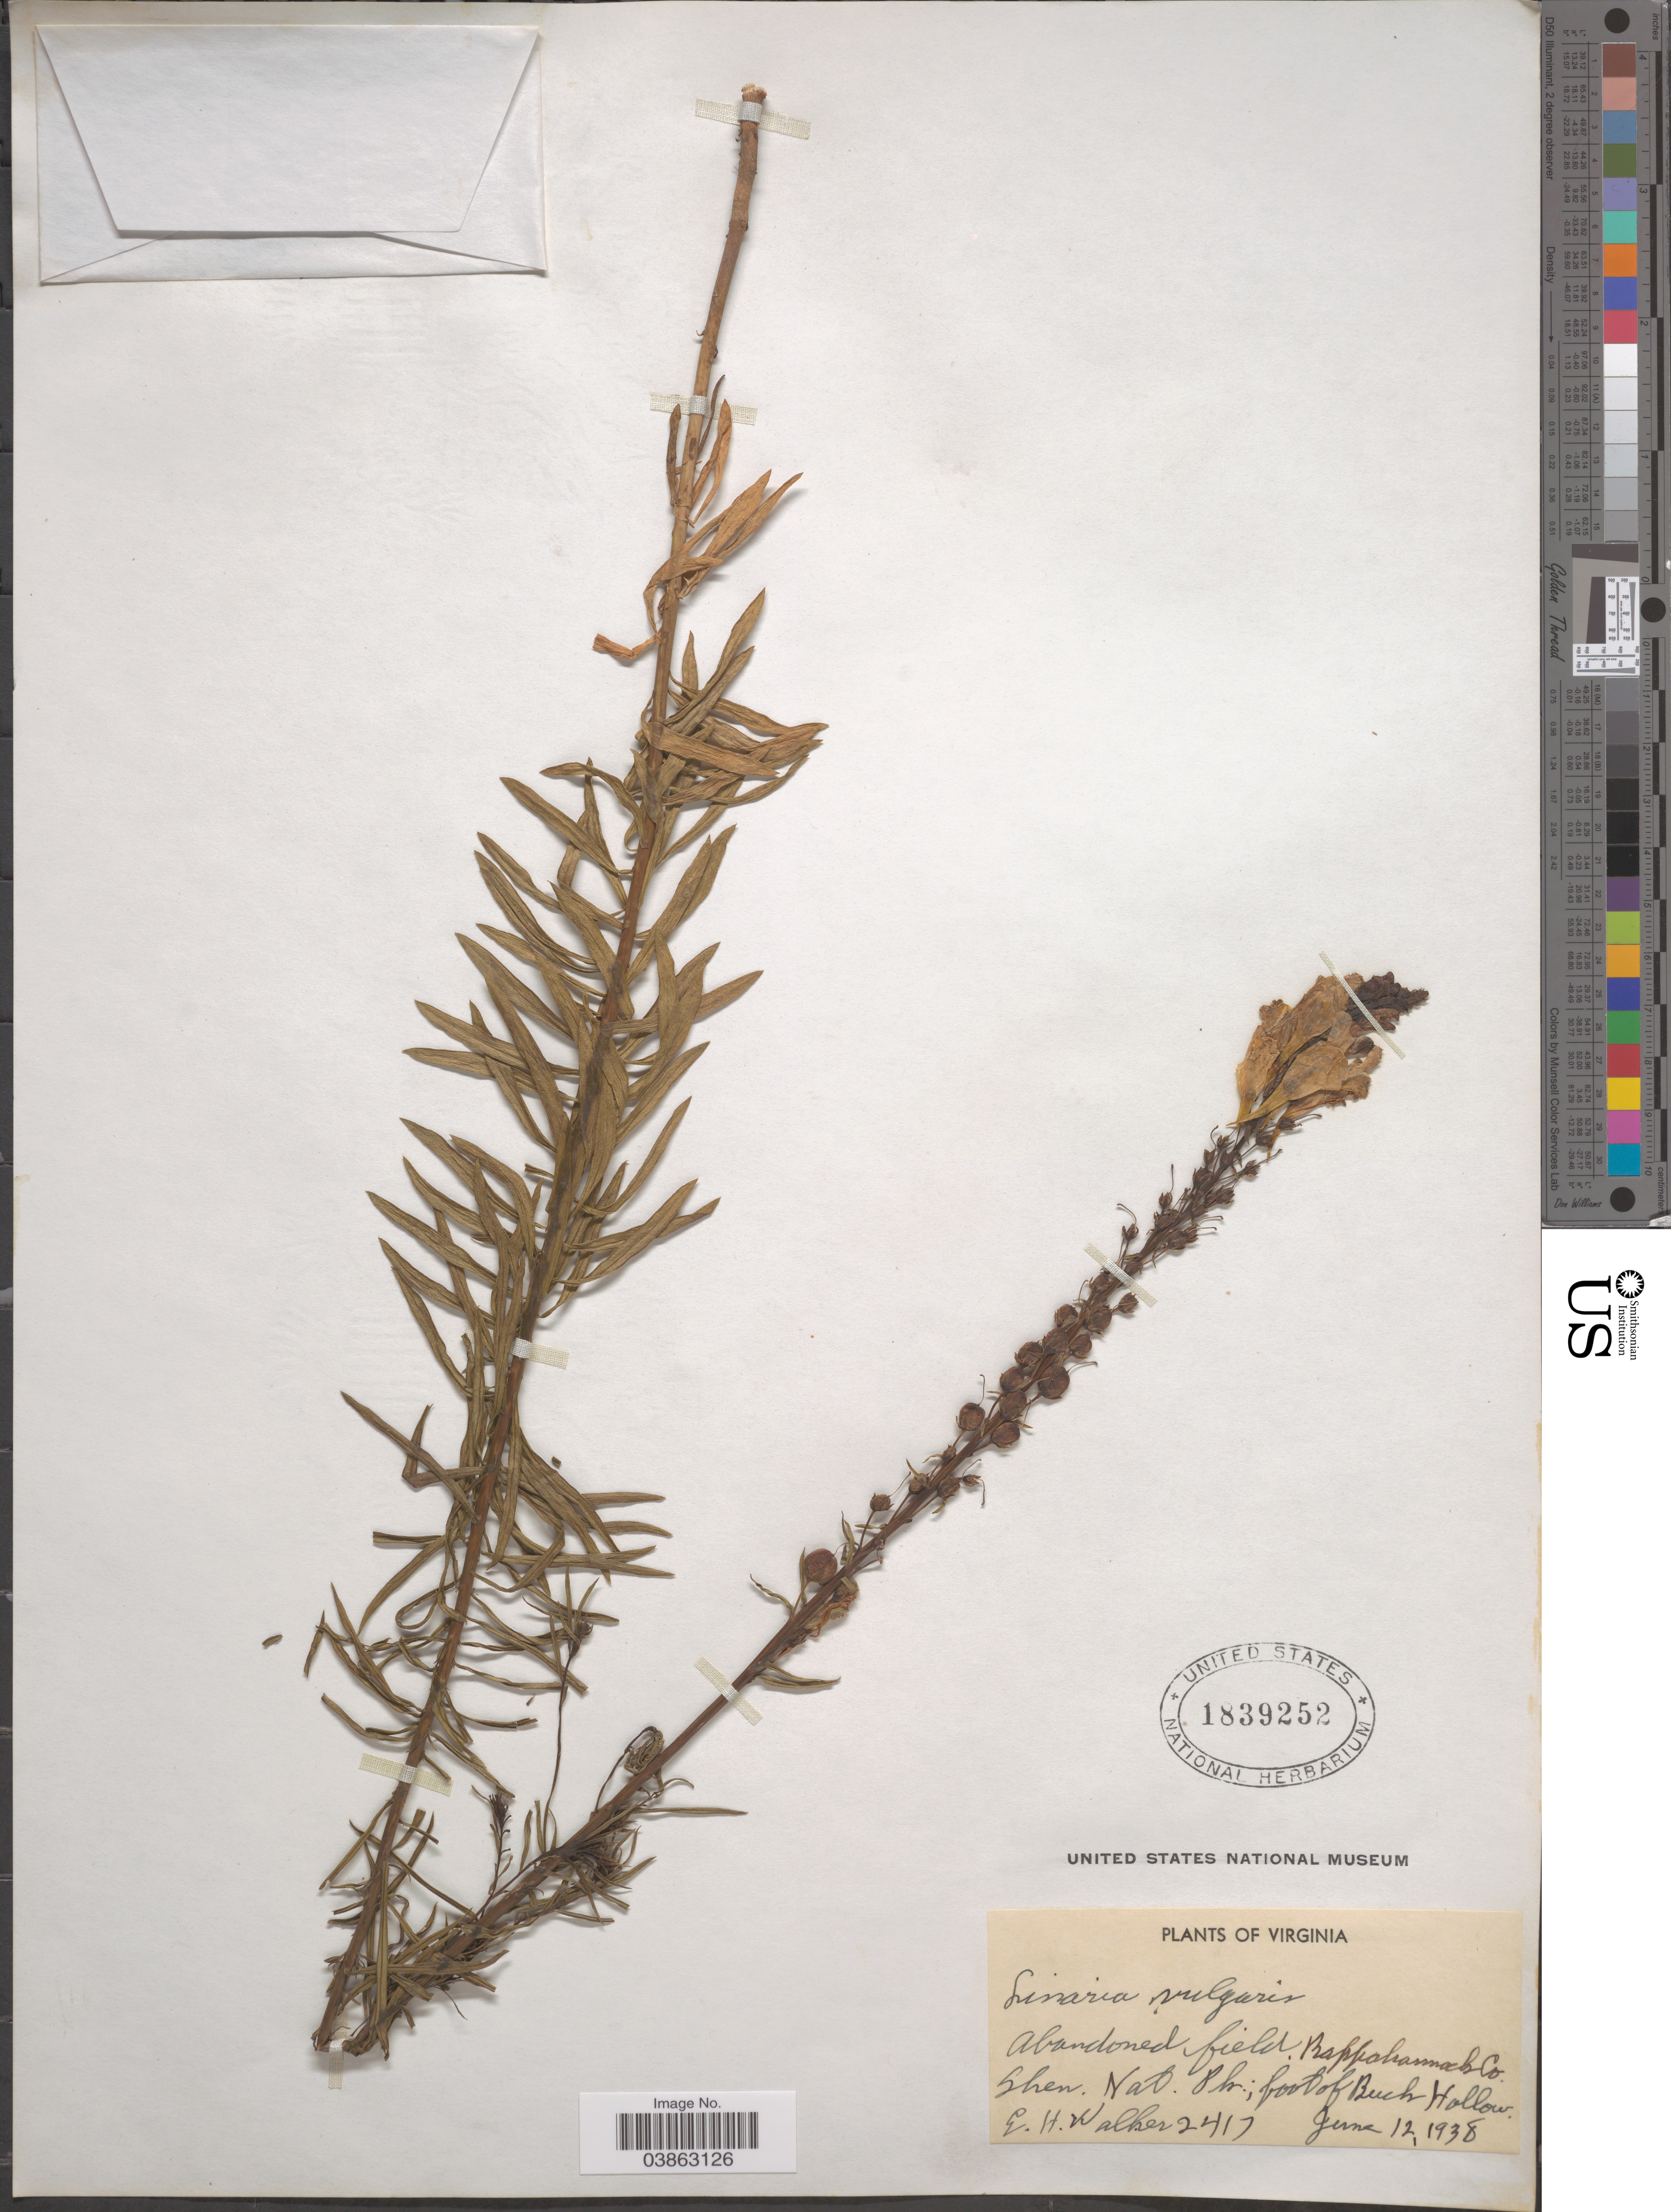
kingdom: Plantae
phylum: Tracheophyta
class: Magnoliopsida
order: Lamiales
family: Plantaginaceae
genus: Linaria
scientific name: Linaria vulgaris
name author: Mill.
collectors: E. H. Walker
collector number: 2417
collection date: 1938-06-12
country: United States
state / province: Virginia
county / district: Rappahannock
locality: Shen. Nat. Pk.; foot of Buch Hollow.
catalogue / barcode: US 1839252